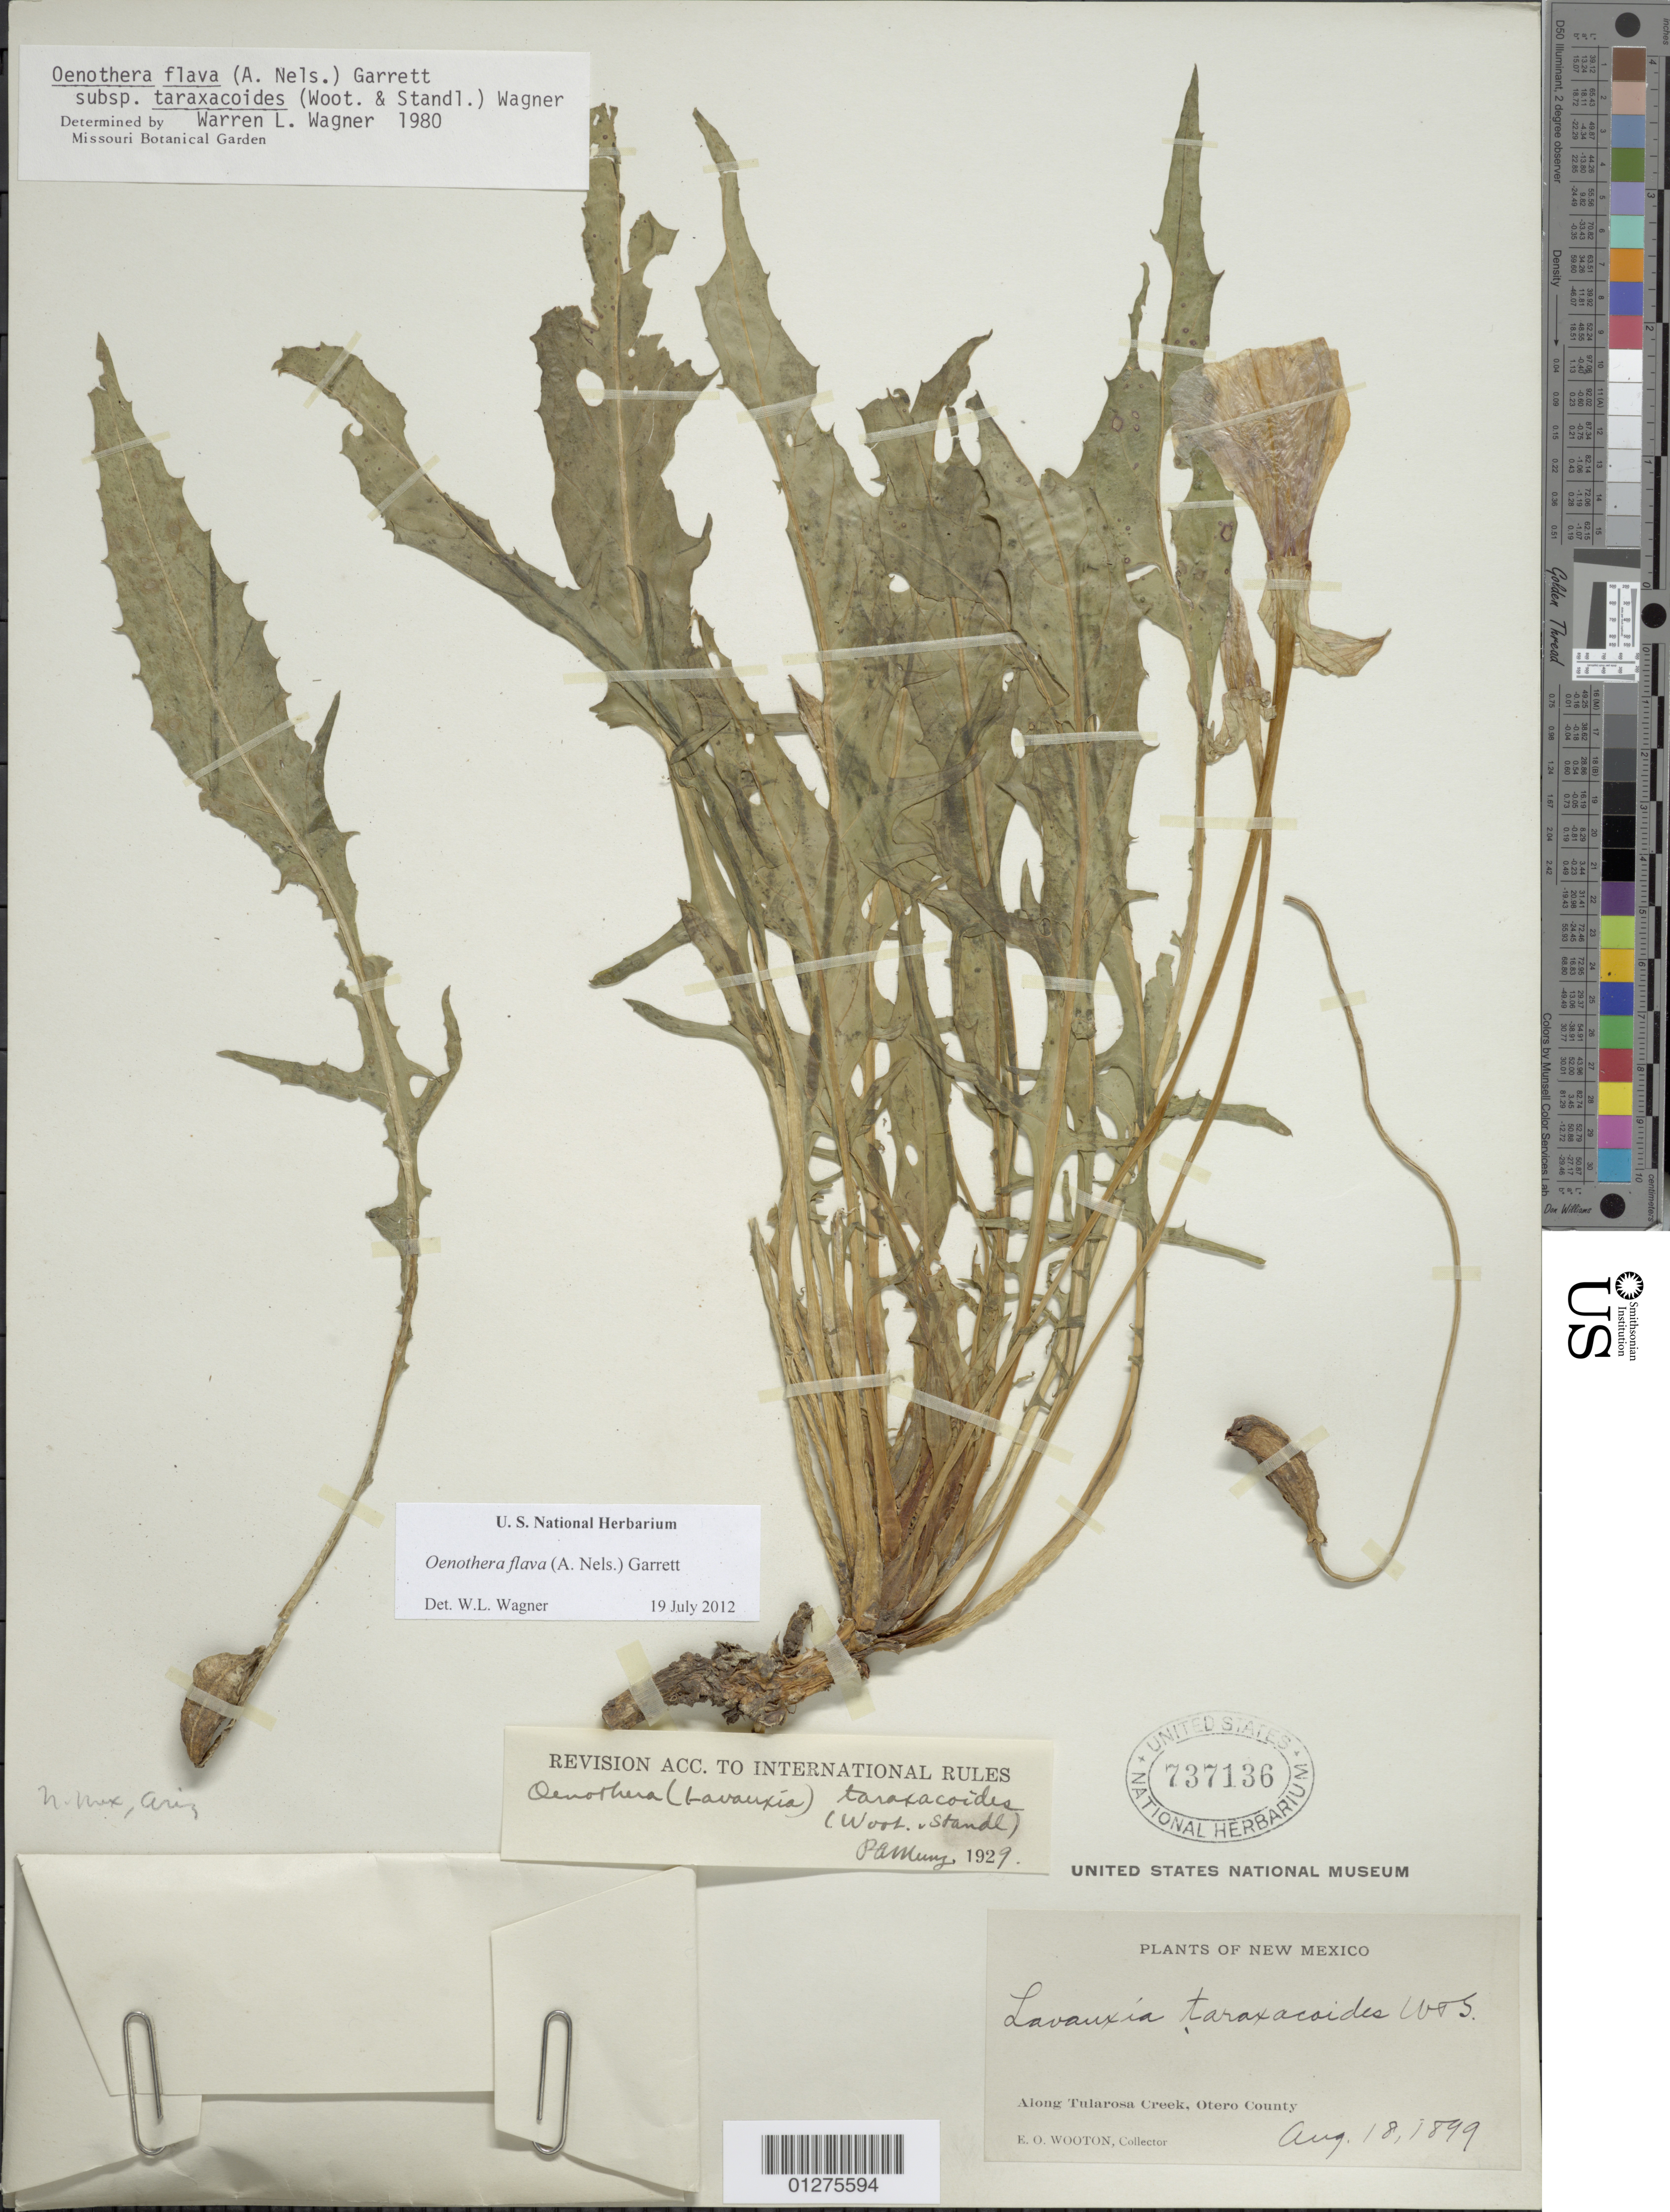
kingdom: Plantae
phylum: Tracheophyta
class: Magnoliopsida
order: Myrtales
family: Onagraceae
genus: Oenothera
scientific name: Oenothera flava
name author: (A. Nelson) Garrett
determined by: Wagner, W. L., (BOT), Smithsonian Institution - National Museum of Natural History (UNITED STATES)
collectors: E. O. Wooton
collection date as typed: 18 Aug 1899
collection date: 1899-08-18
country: United States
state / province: New Mexico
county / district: Otero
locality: Along Tularosa Creek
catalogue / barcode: US 737136